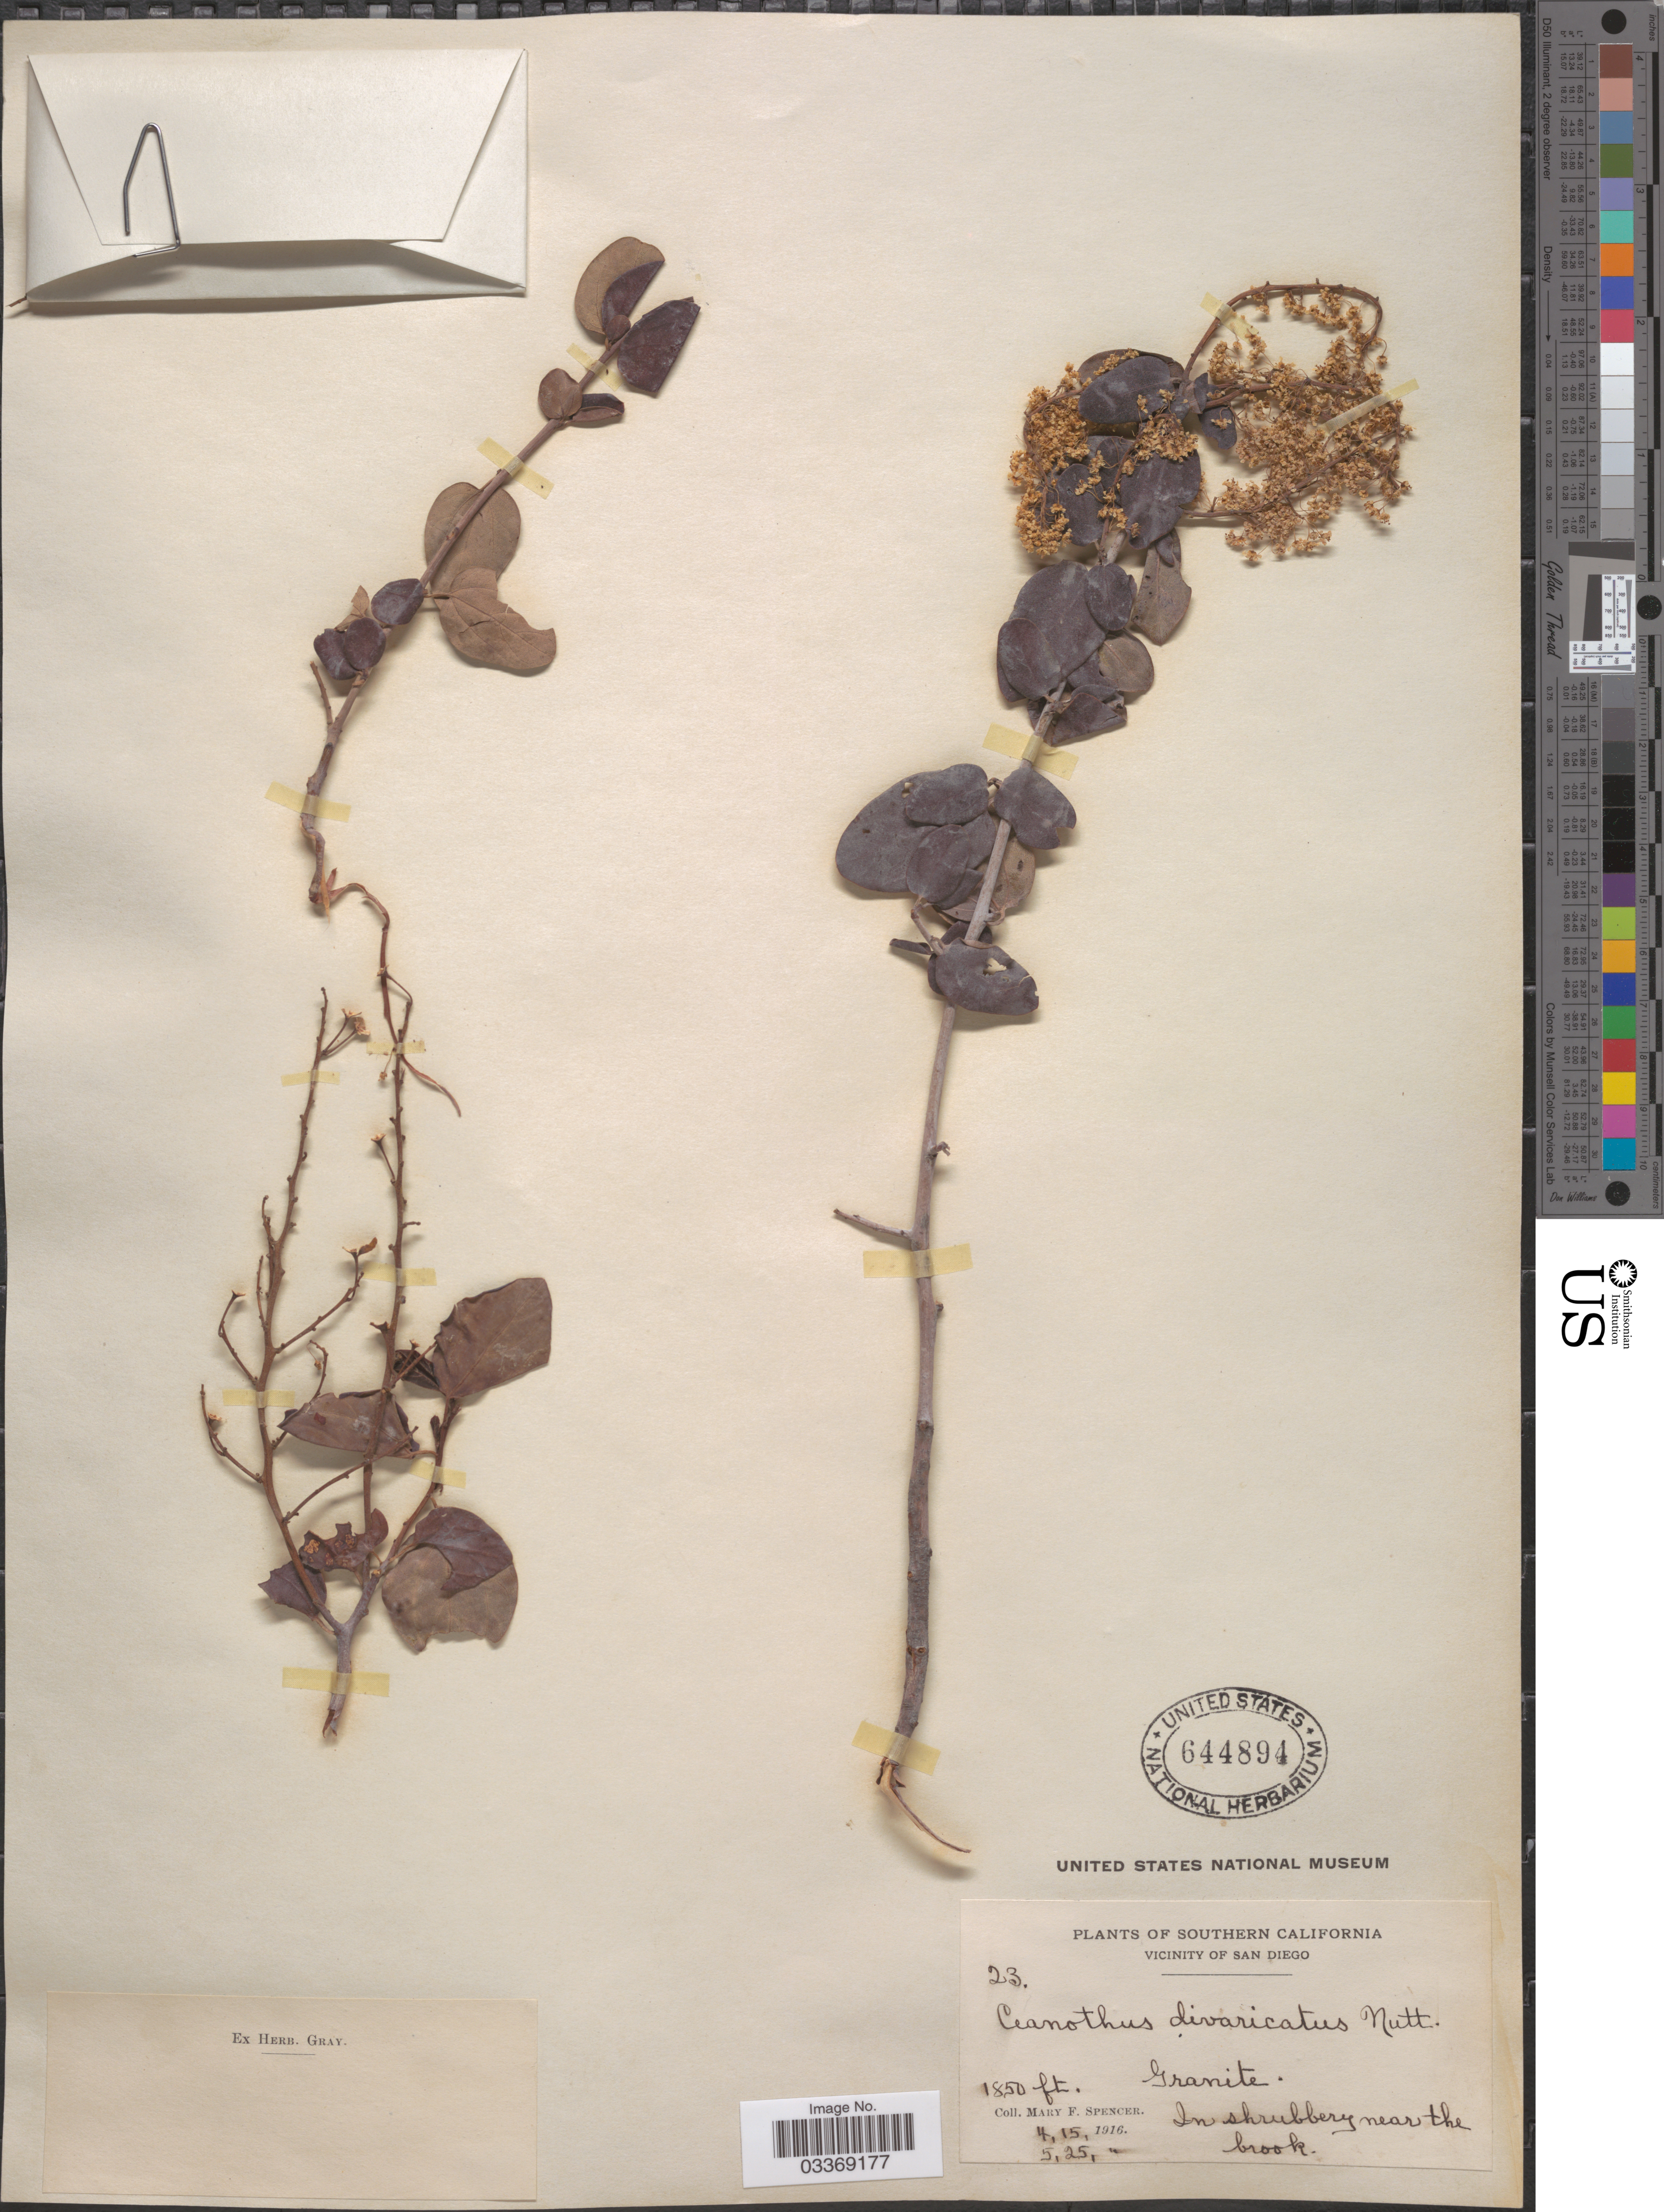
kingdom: Plantae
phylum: Tracheophyta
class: Magnoliopsida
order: Rosales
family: Rhamnaceae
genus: Ceanothus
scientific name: Ceanothus divaricatus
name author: Nutt. ex Torr. & S.F. Gray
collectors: M. Spencer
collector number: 23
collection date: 1916-04-15/1916-05-25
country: United States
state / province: California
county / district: San Diego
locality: Southern California, Vicinity of San Diego.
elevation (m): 564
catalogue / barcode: US 644894